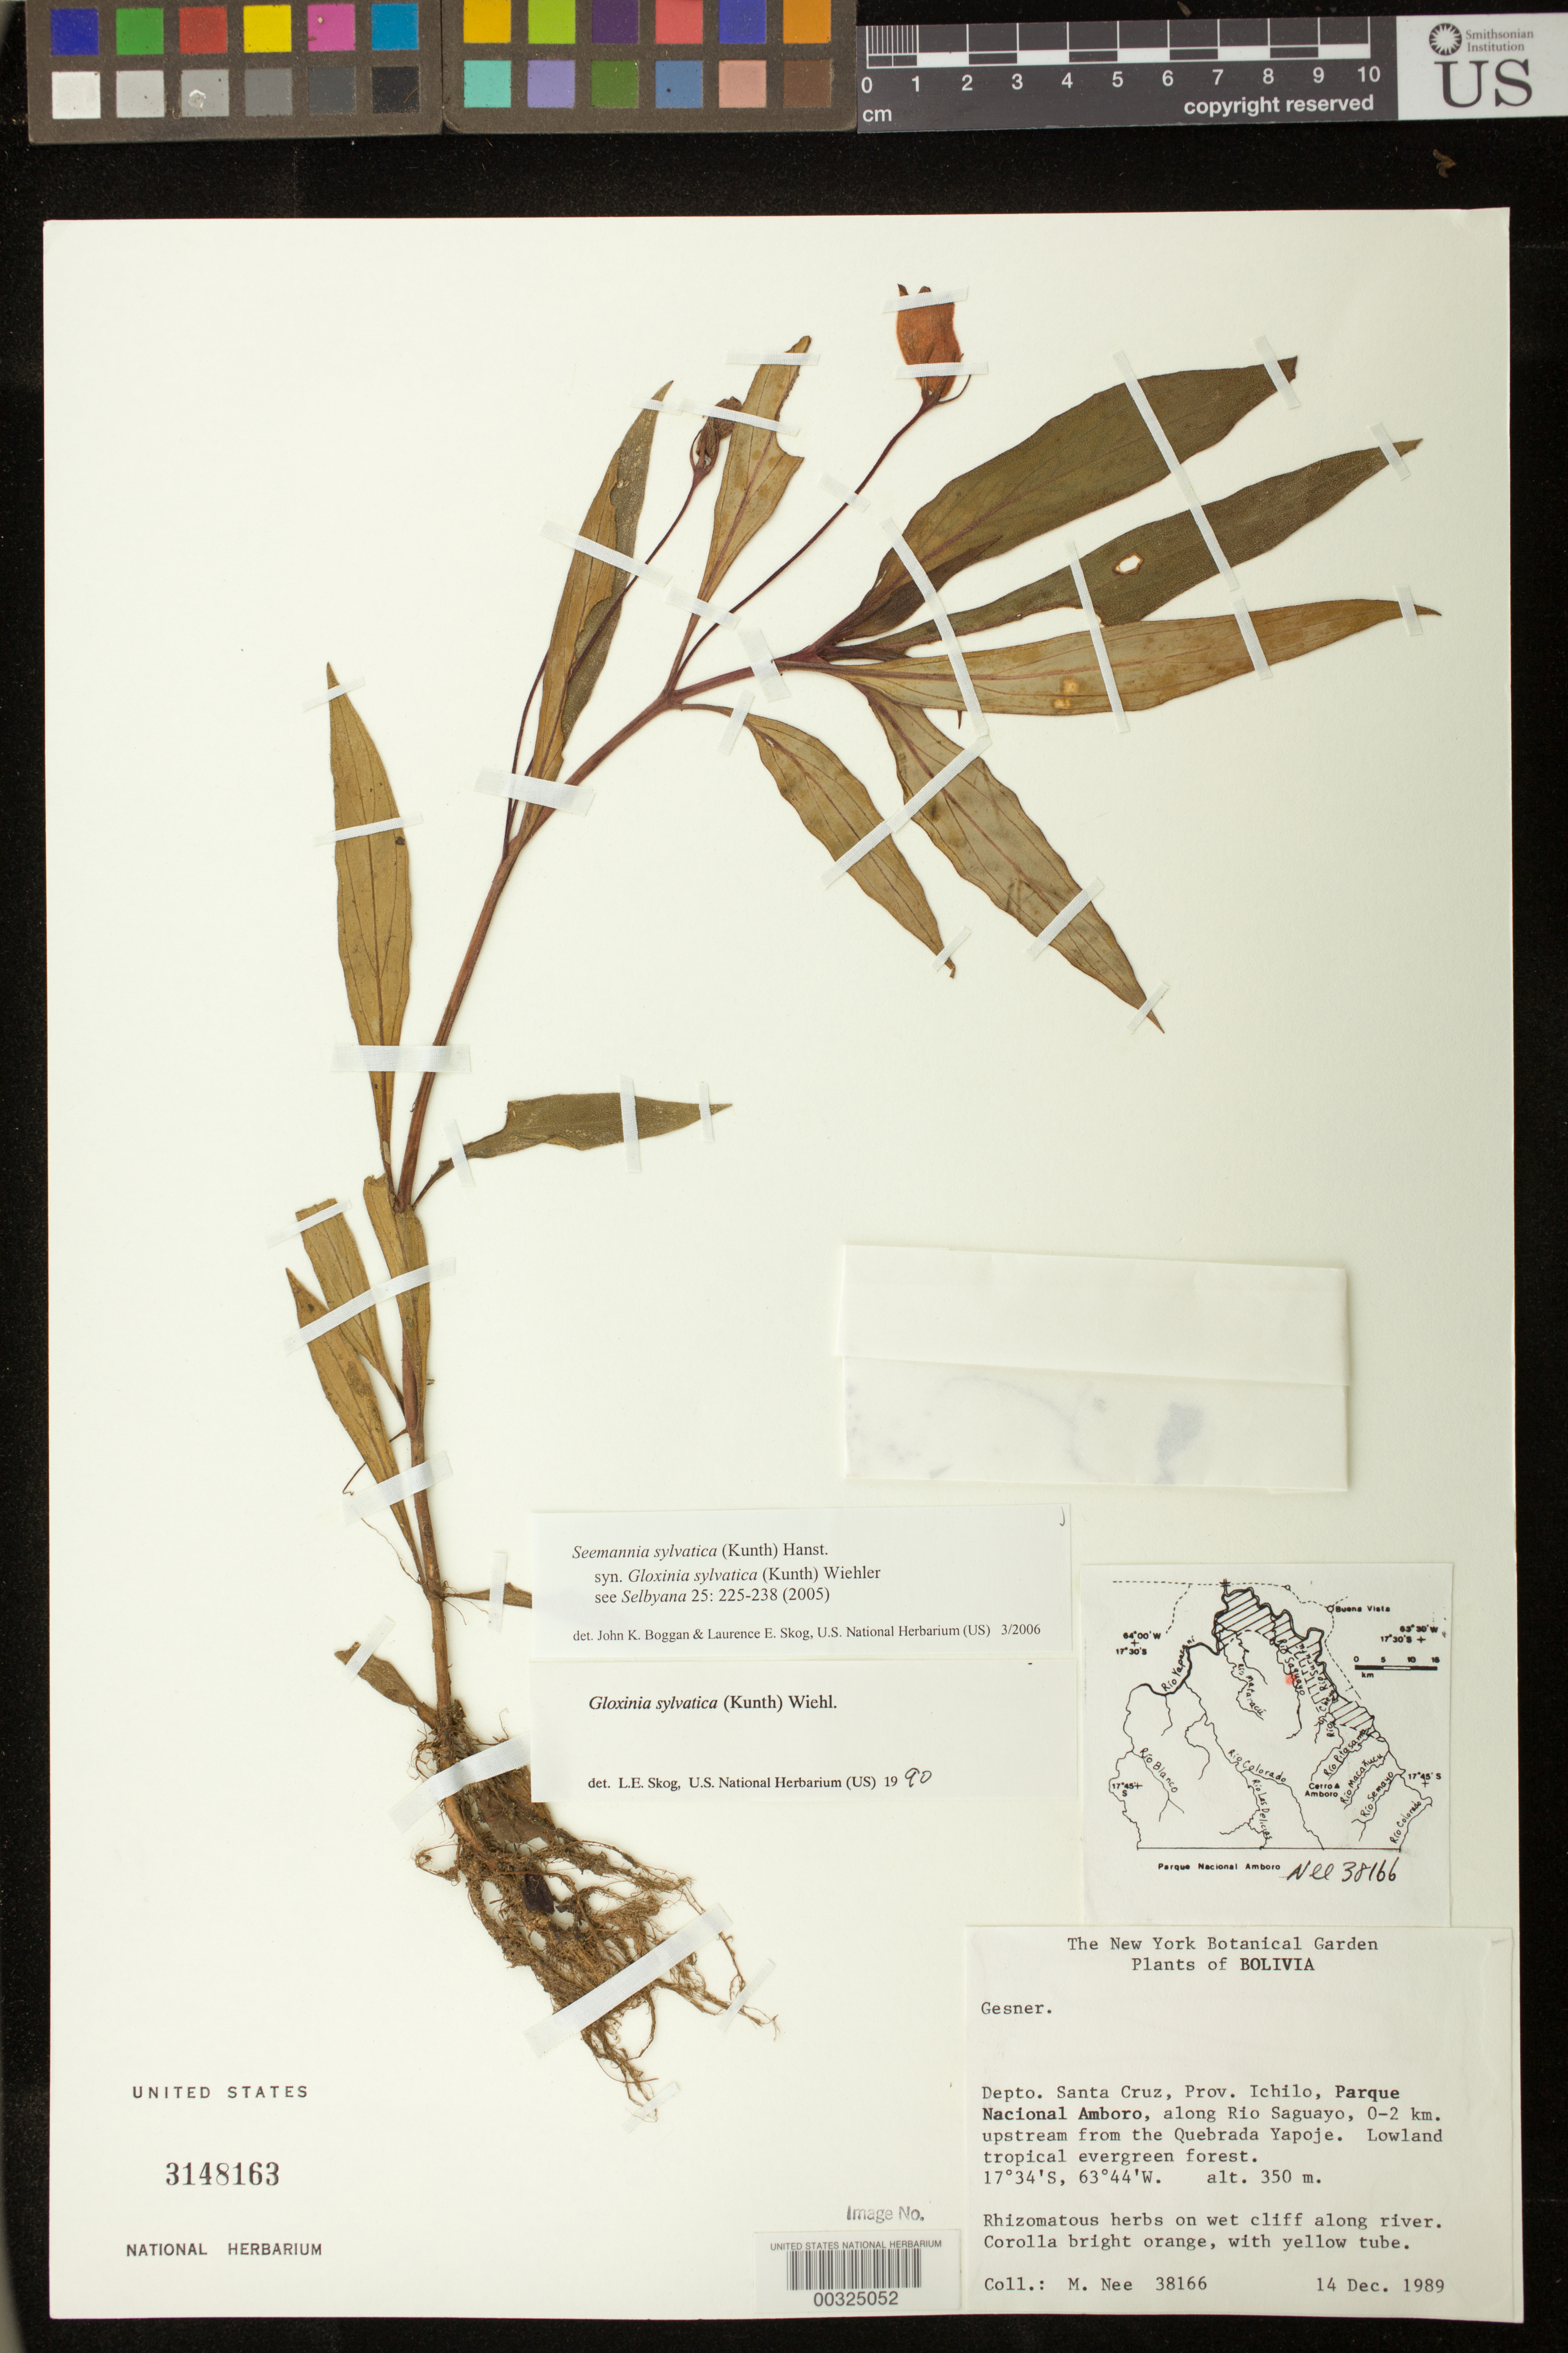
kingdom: Plantae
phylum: Tracheophyta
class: Magnoliopsida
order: Lamiales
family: Gesneriaceae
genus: Seemannia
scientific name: Seemannia sylvatica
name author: (Kunth) Hanst.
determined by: Boggan, J. K.; Skog, L. E.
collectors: M. Nee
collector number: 38166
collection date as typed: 14 Dec 1989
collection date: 1989-12-14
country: Bolivia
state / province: Santa Cruz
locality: Prov. Ichilo, Parque Nacional Amboro, along Rio Baguayo, 0-2 km upstream from Quebrada Yapoje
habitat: lowland Tropical evergreen forest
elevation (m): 350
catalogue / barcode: US 3148163